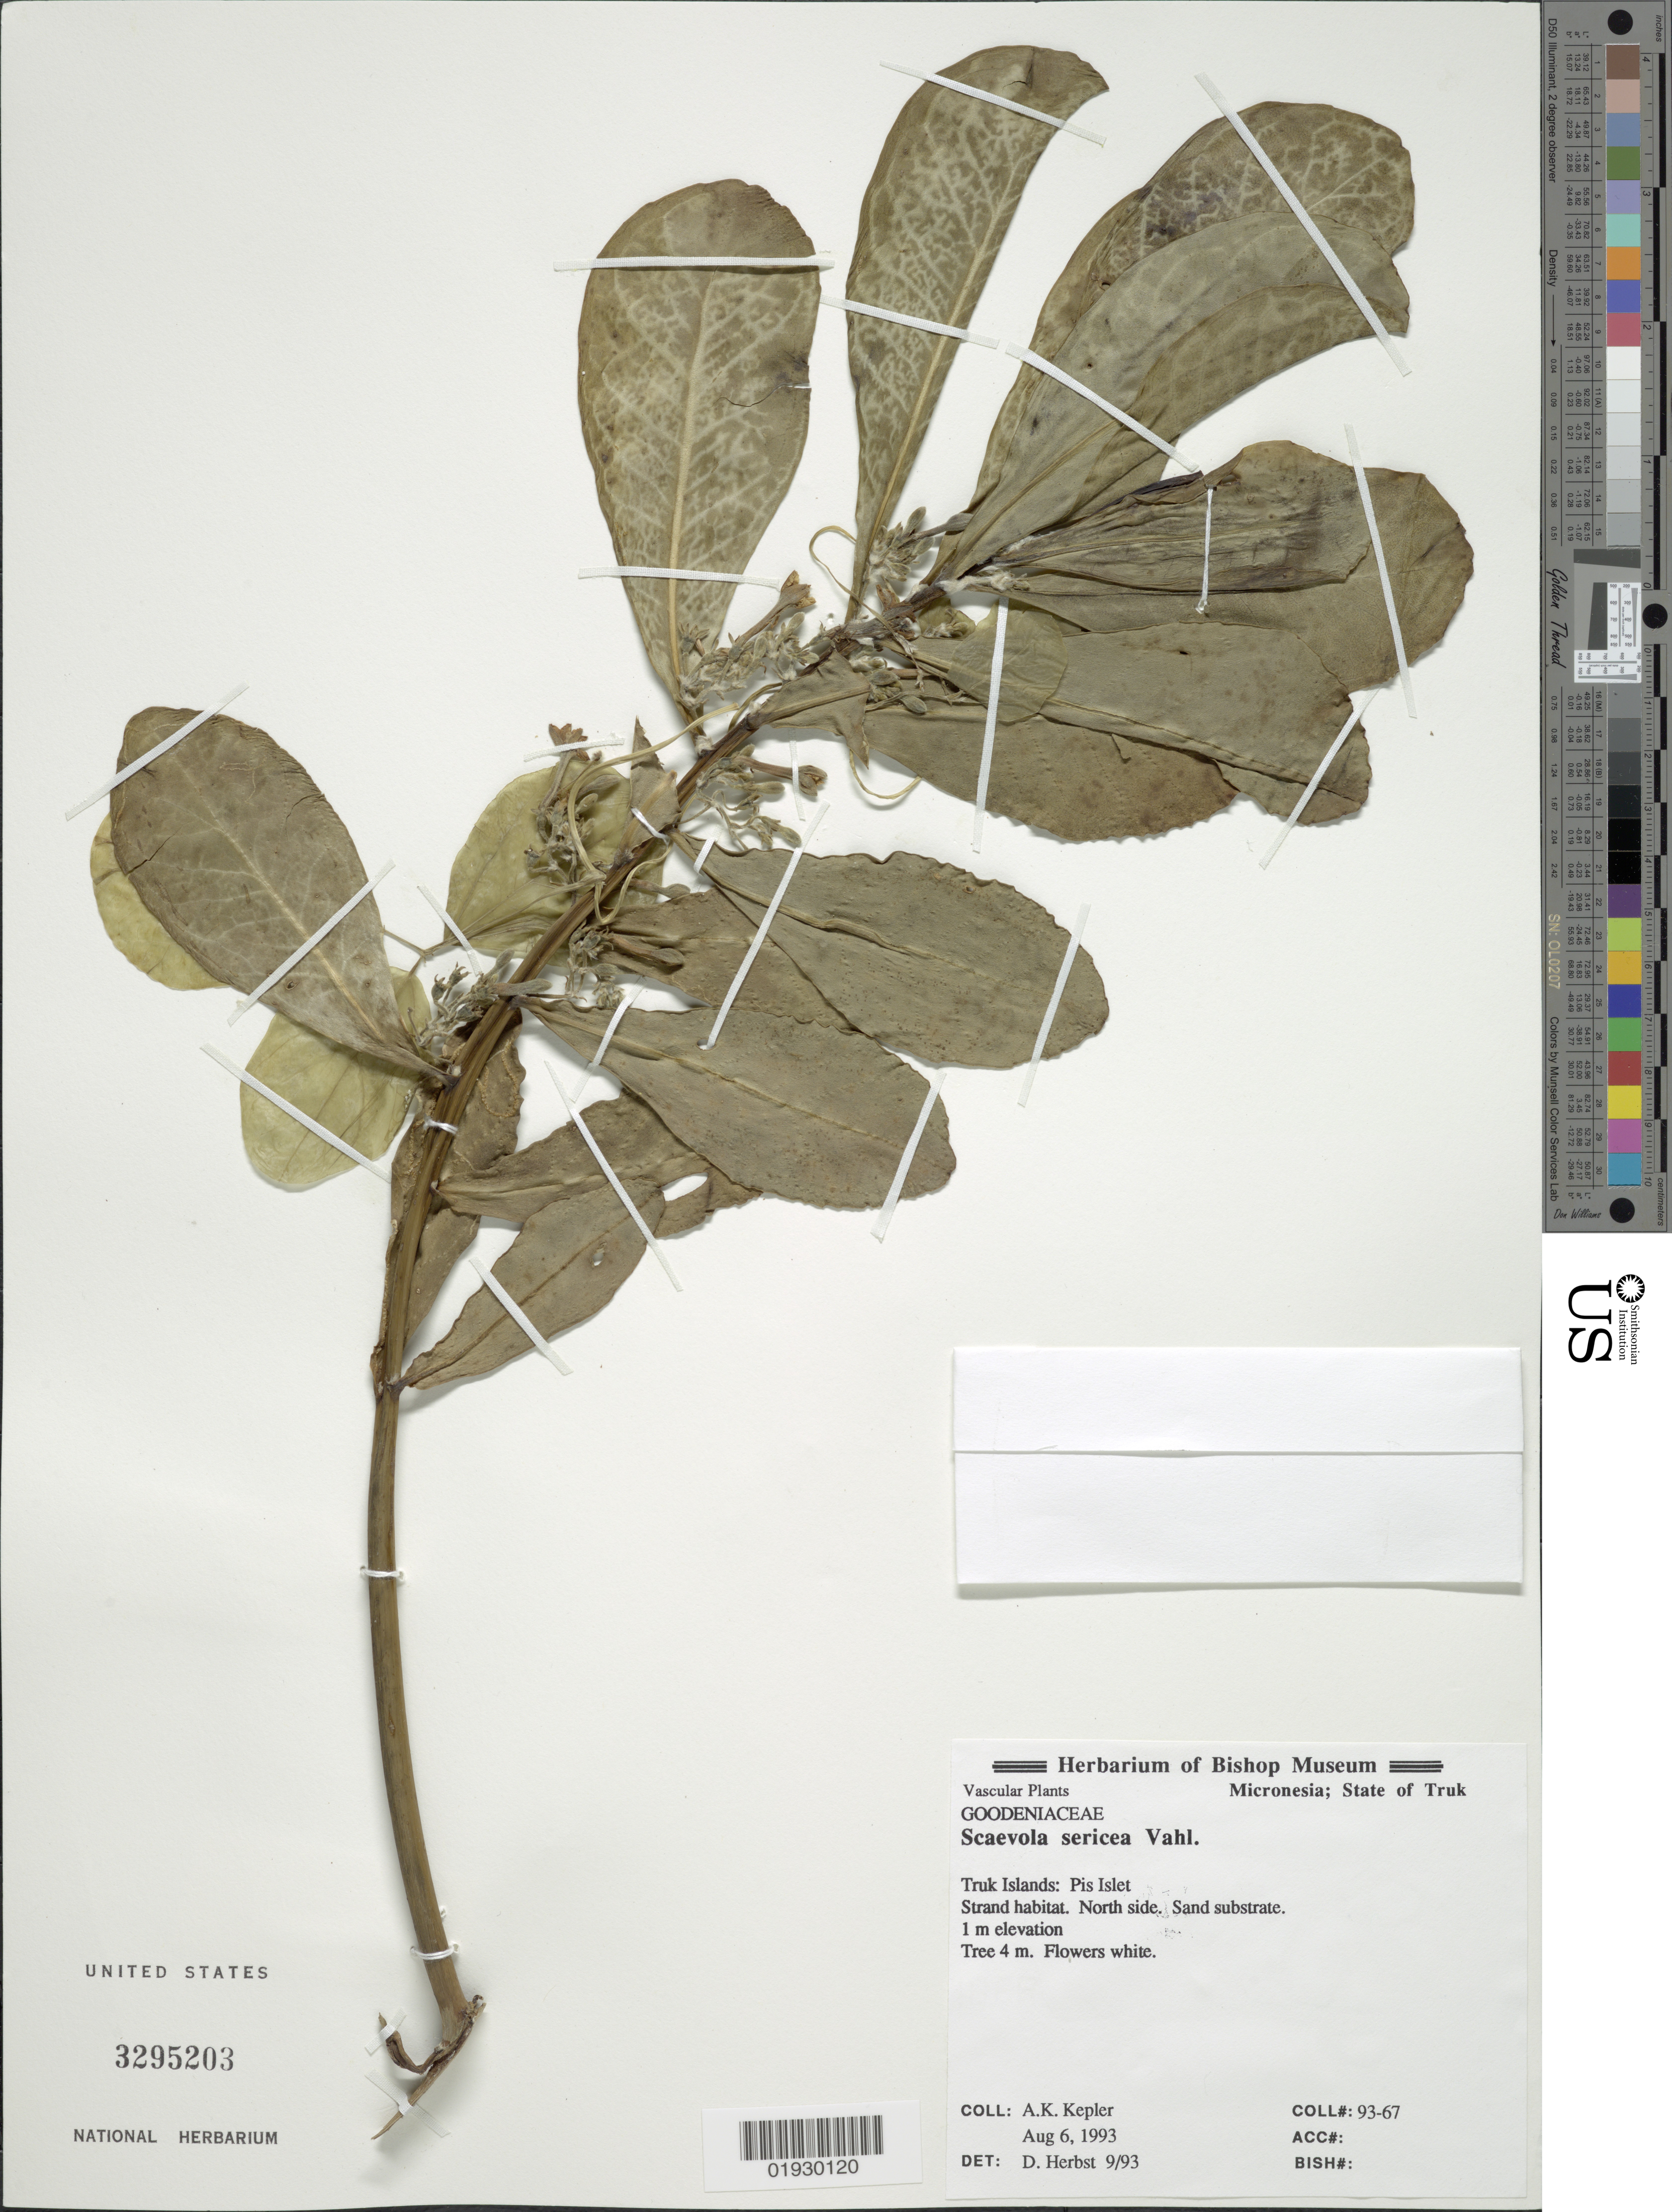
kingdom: Plantae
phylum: Tracheophyta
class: Magnoliopsida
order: Asterales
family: Goodeniaceae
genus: Scaevola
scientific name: Scaevola sericea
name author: Vahl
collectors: A. K. Kepler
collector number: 93-67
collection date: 1993-08-06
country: Micronesia, Federated States of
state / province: Truk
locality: Micronesia; State of Truk. Truk Islands: Pis Islet.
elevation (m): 1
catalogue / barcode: US 3295203